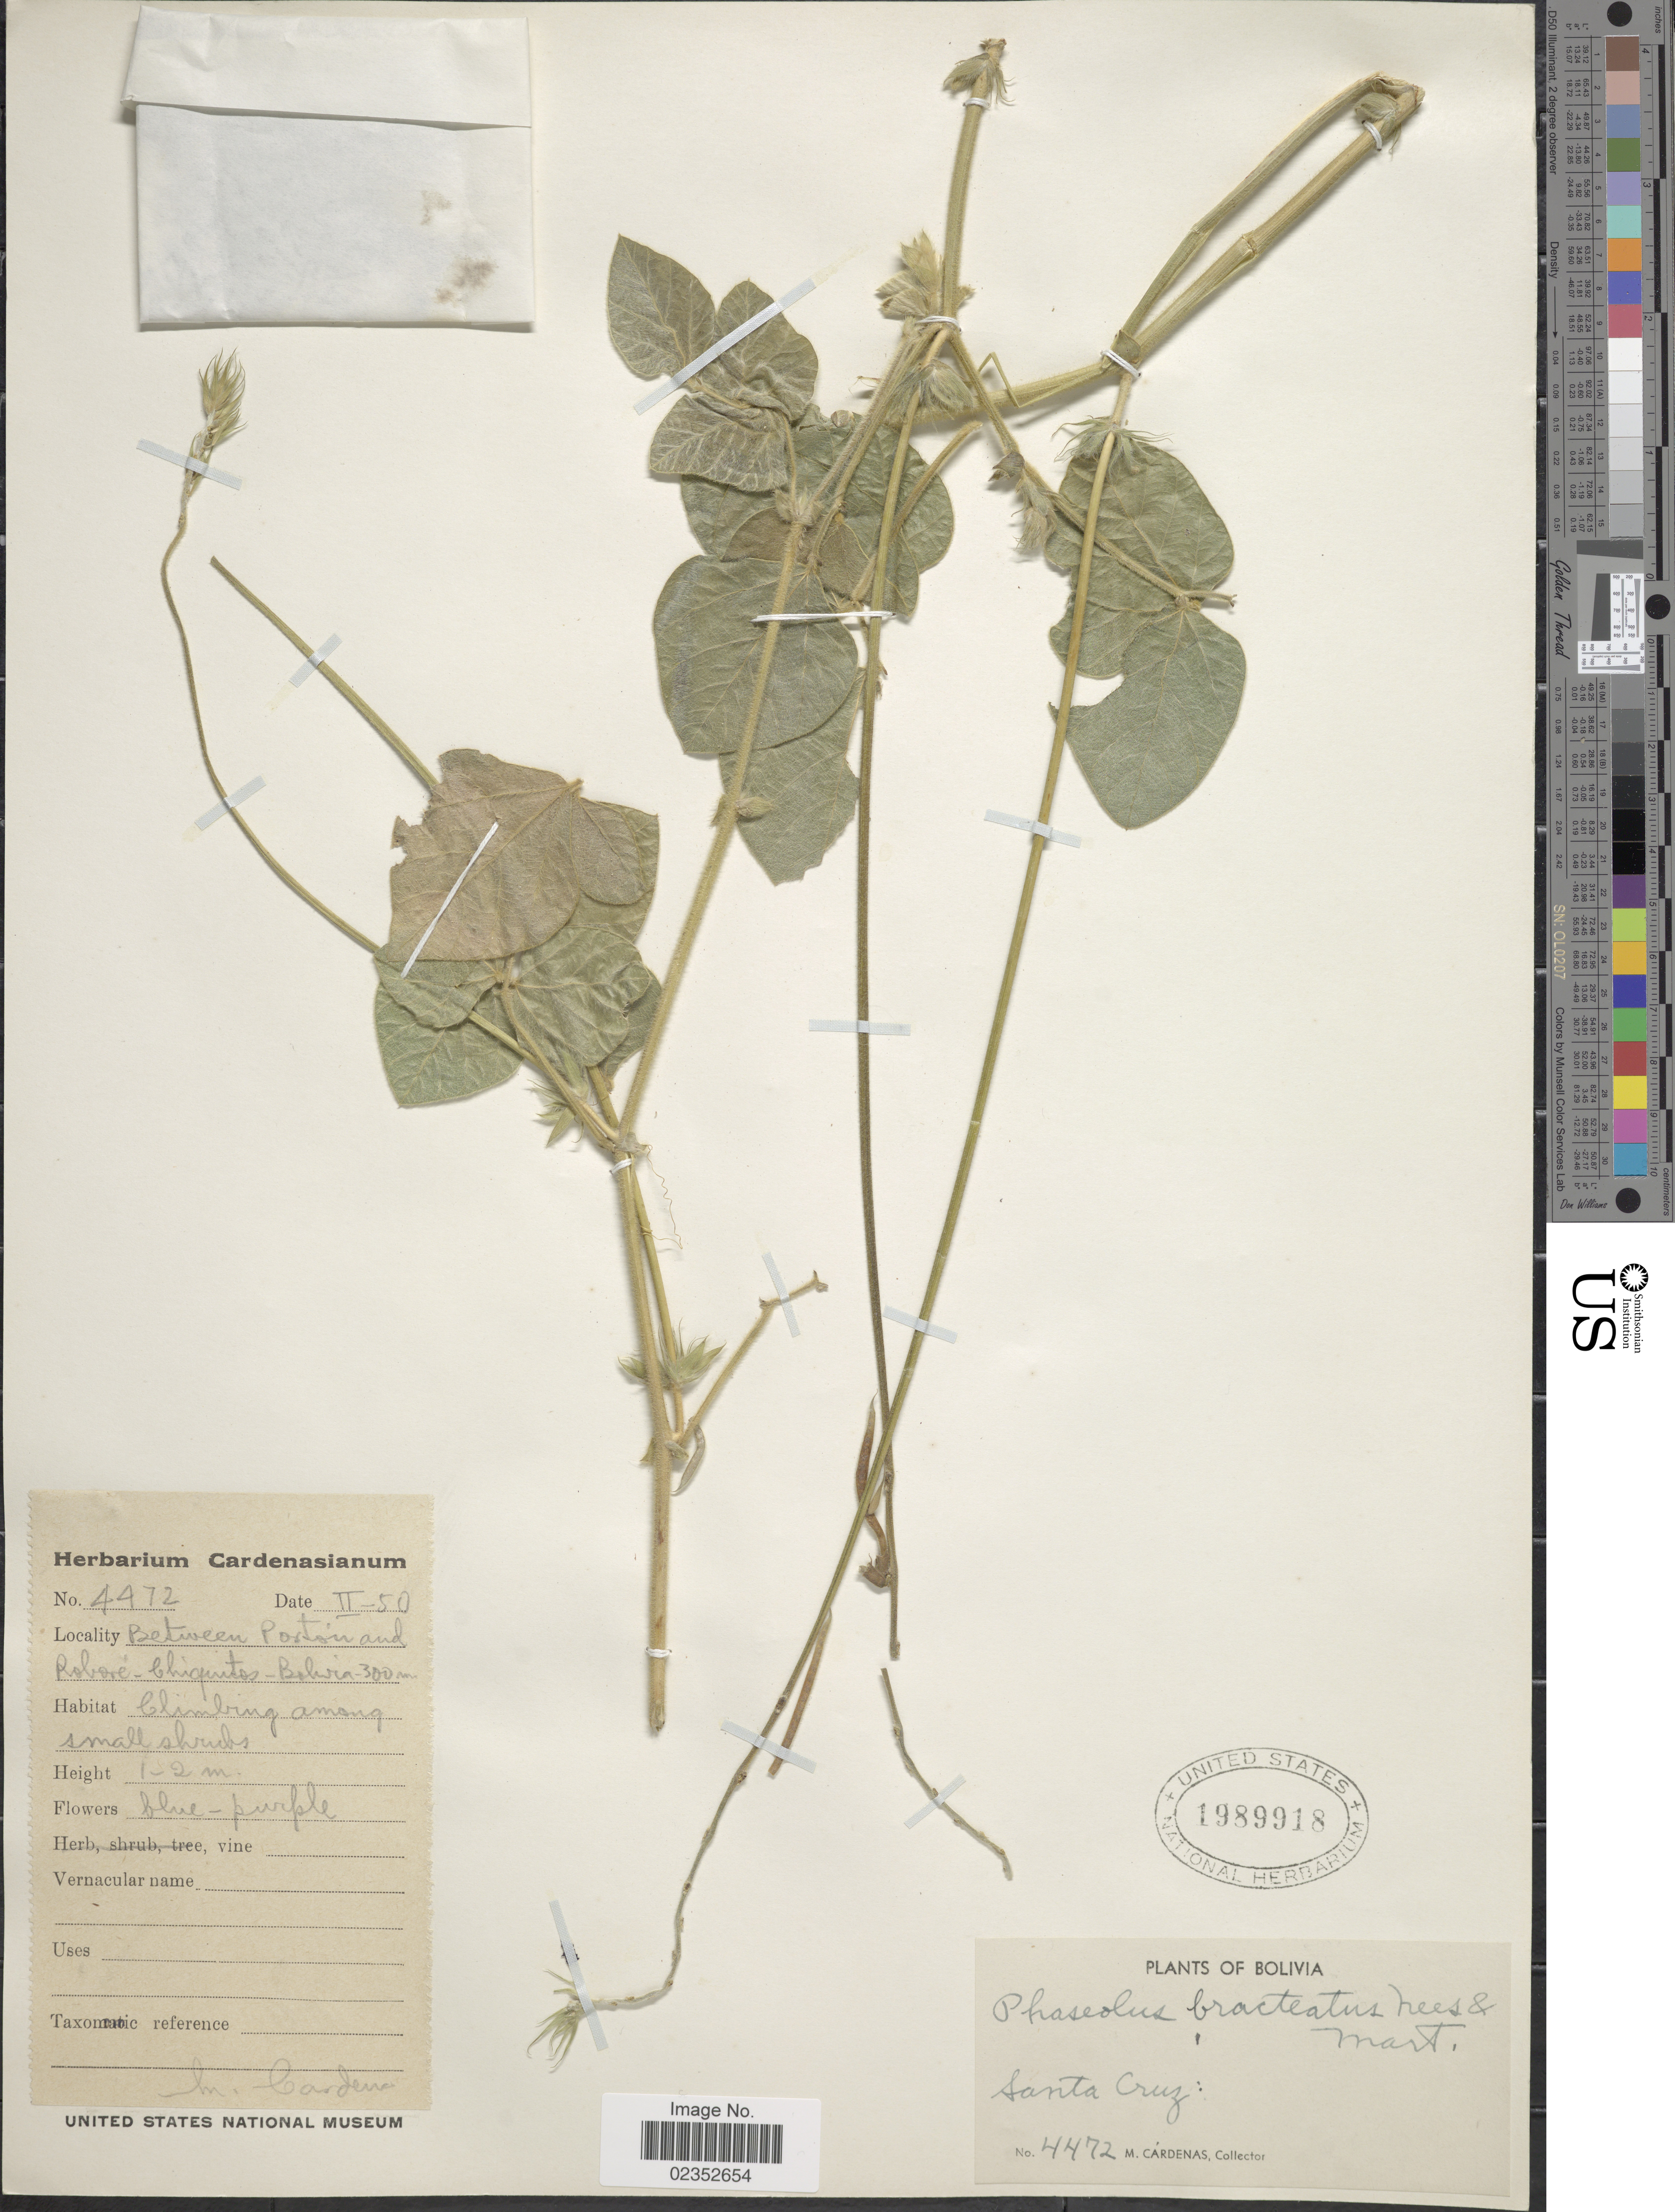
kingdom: Plantae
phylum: Tracheophyta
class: Magnoliopsida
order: Fabales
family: Fabaceae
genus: Macroptilium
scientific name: Macroptilium bracteatum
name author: (Nees & Mart.) Maréchal & Baudet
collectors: M. Cárdenas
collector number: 4472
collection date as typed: Transcribed d/m/y: /2/50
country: Bolivia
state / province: Santa Cruz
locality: Between Portion and Robore-Chiquitos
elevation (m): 300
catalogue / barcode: US 1989918